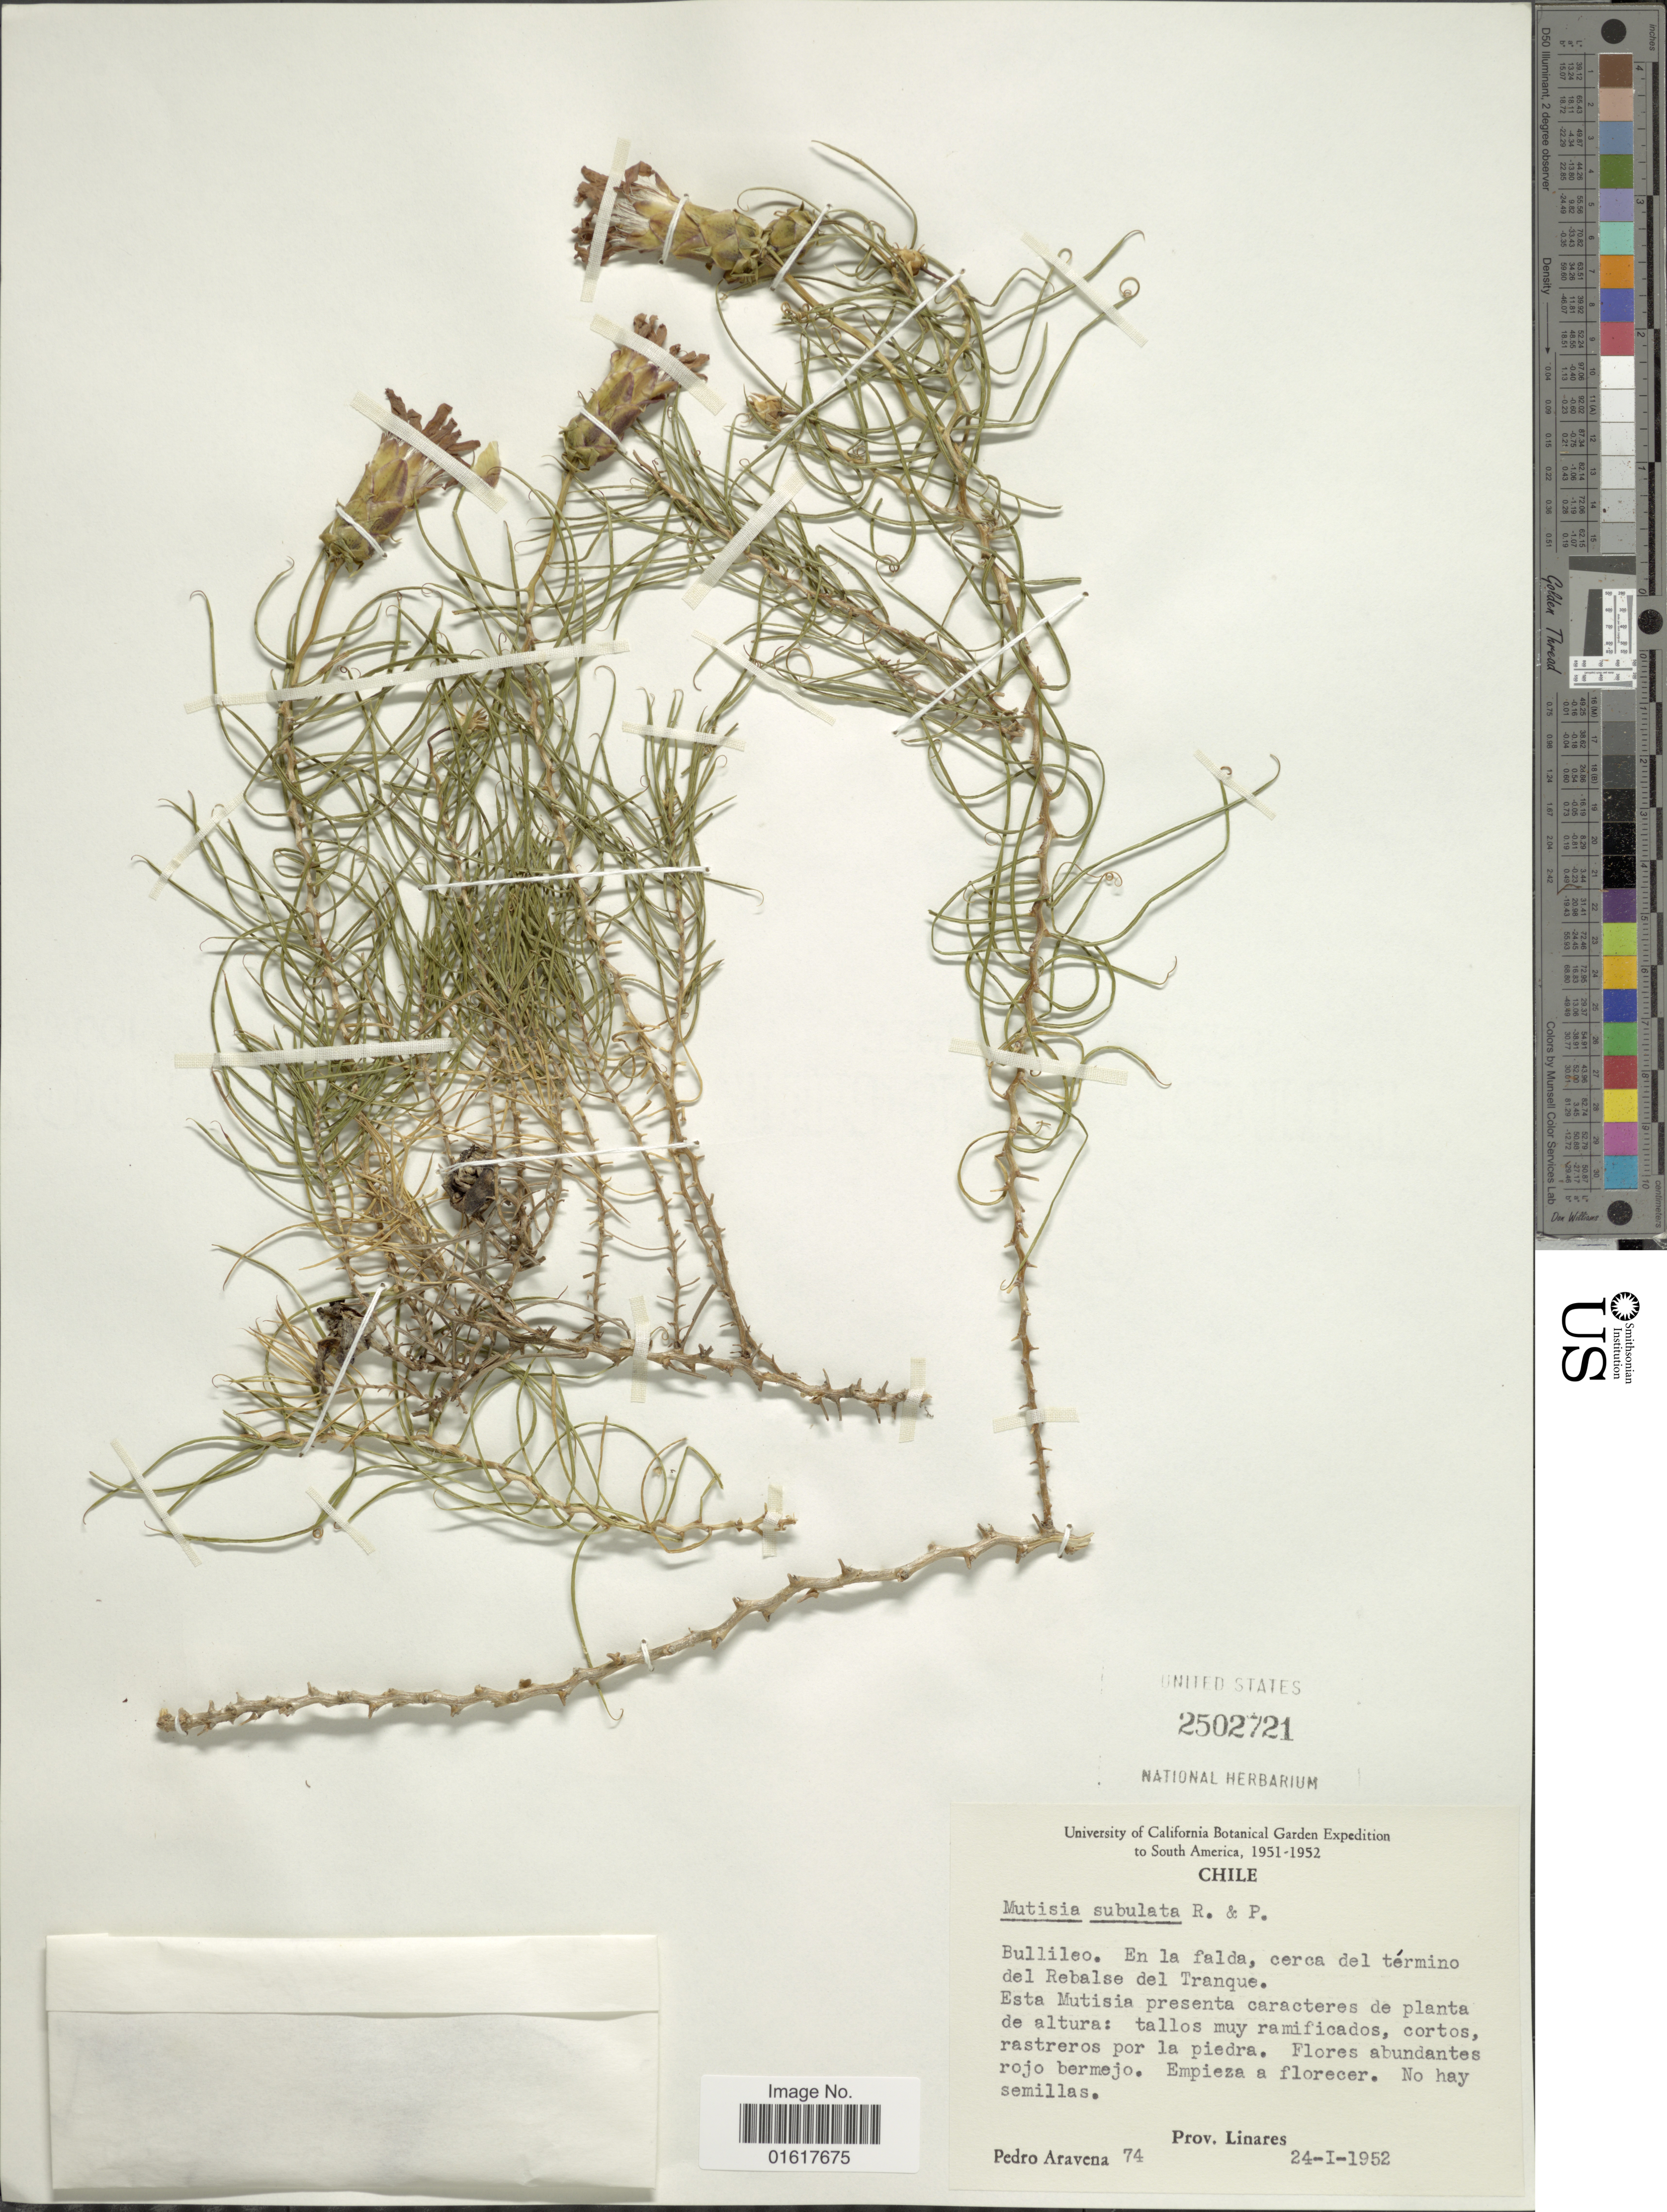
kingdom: Plantae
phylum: Tracheophyta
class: Magnoliopsida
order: Asterales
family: Asteraceae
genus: Mutisia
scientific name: Mutisia subulata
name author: Ruiz & Pav.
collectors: P. Aravena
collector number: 74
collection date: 1952-01-24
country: Chile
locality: Bullileo. En la falda, cerca del término del Rebalse del Tranque. Prov. Linares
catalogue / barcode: US 2502721